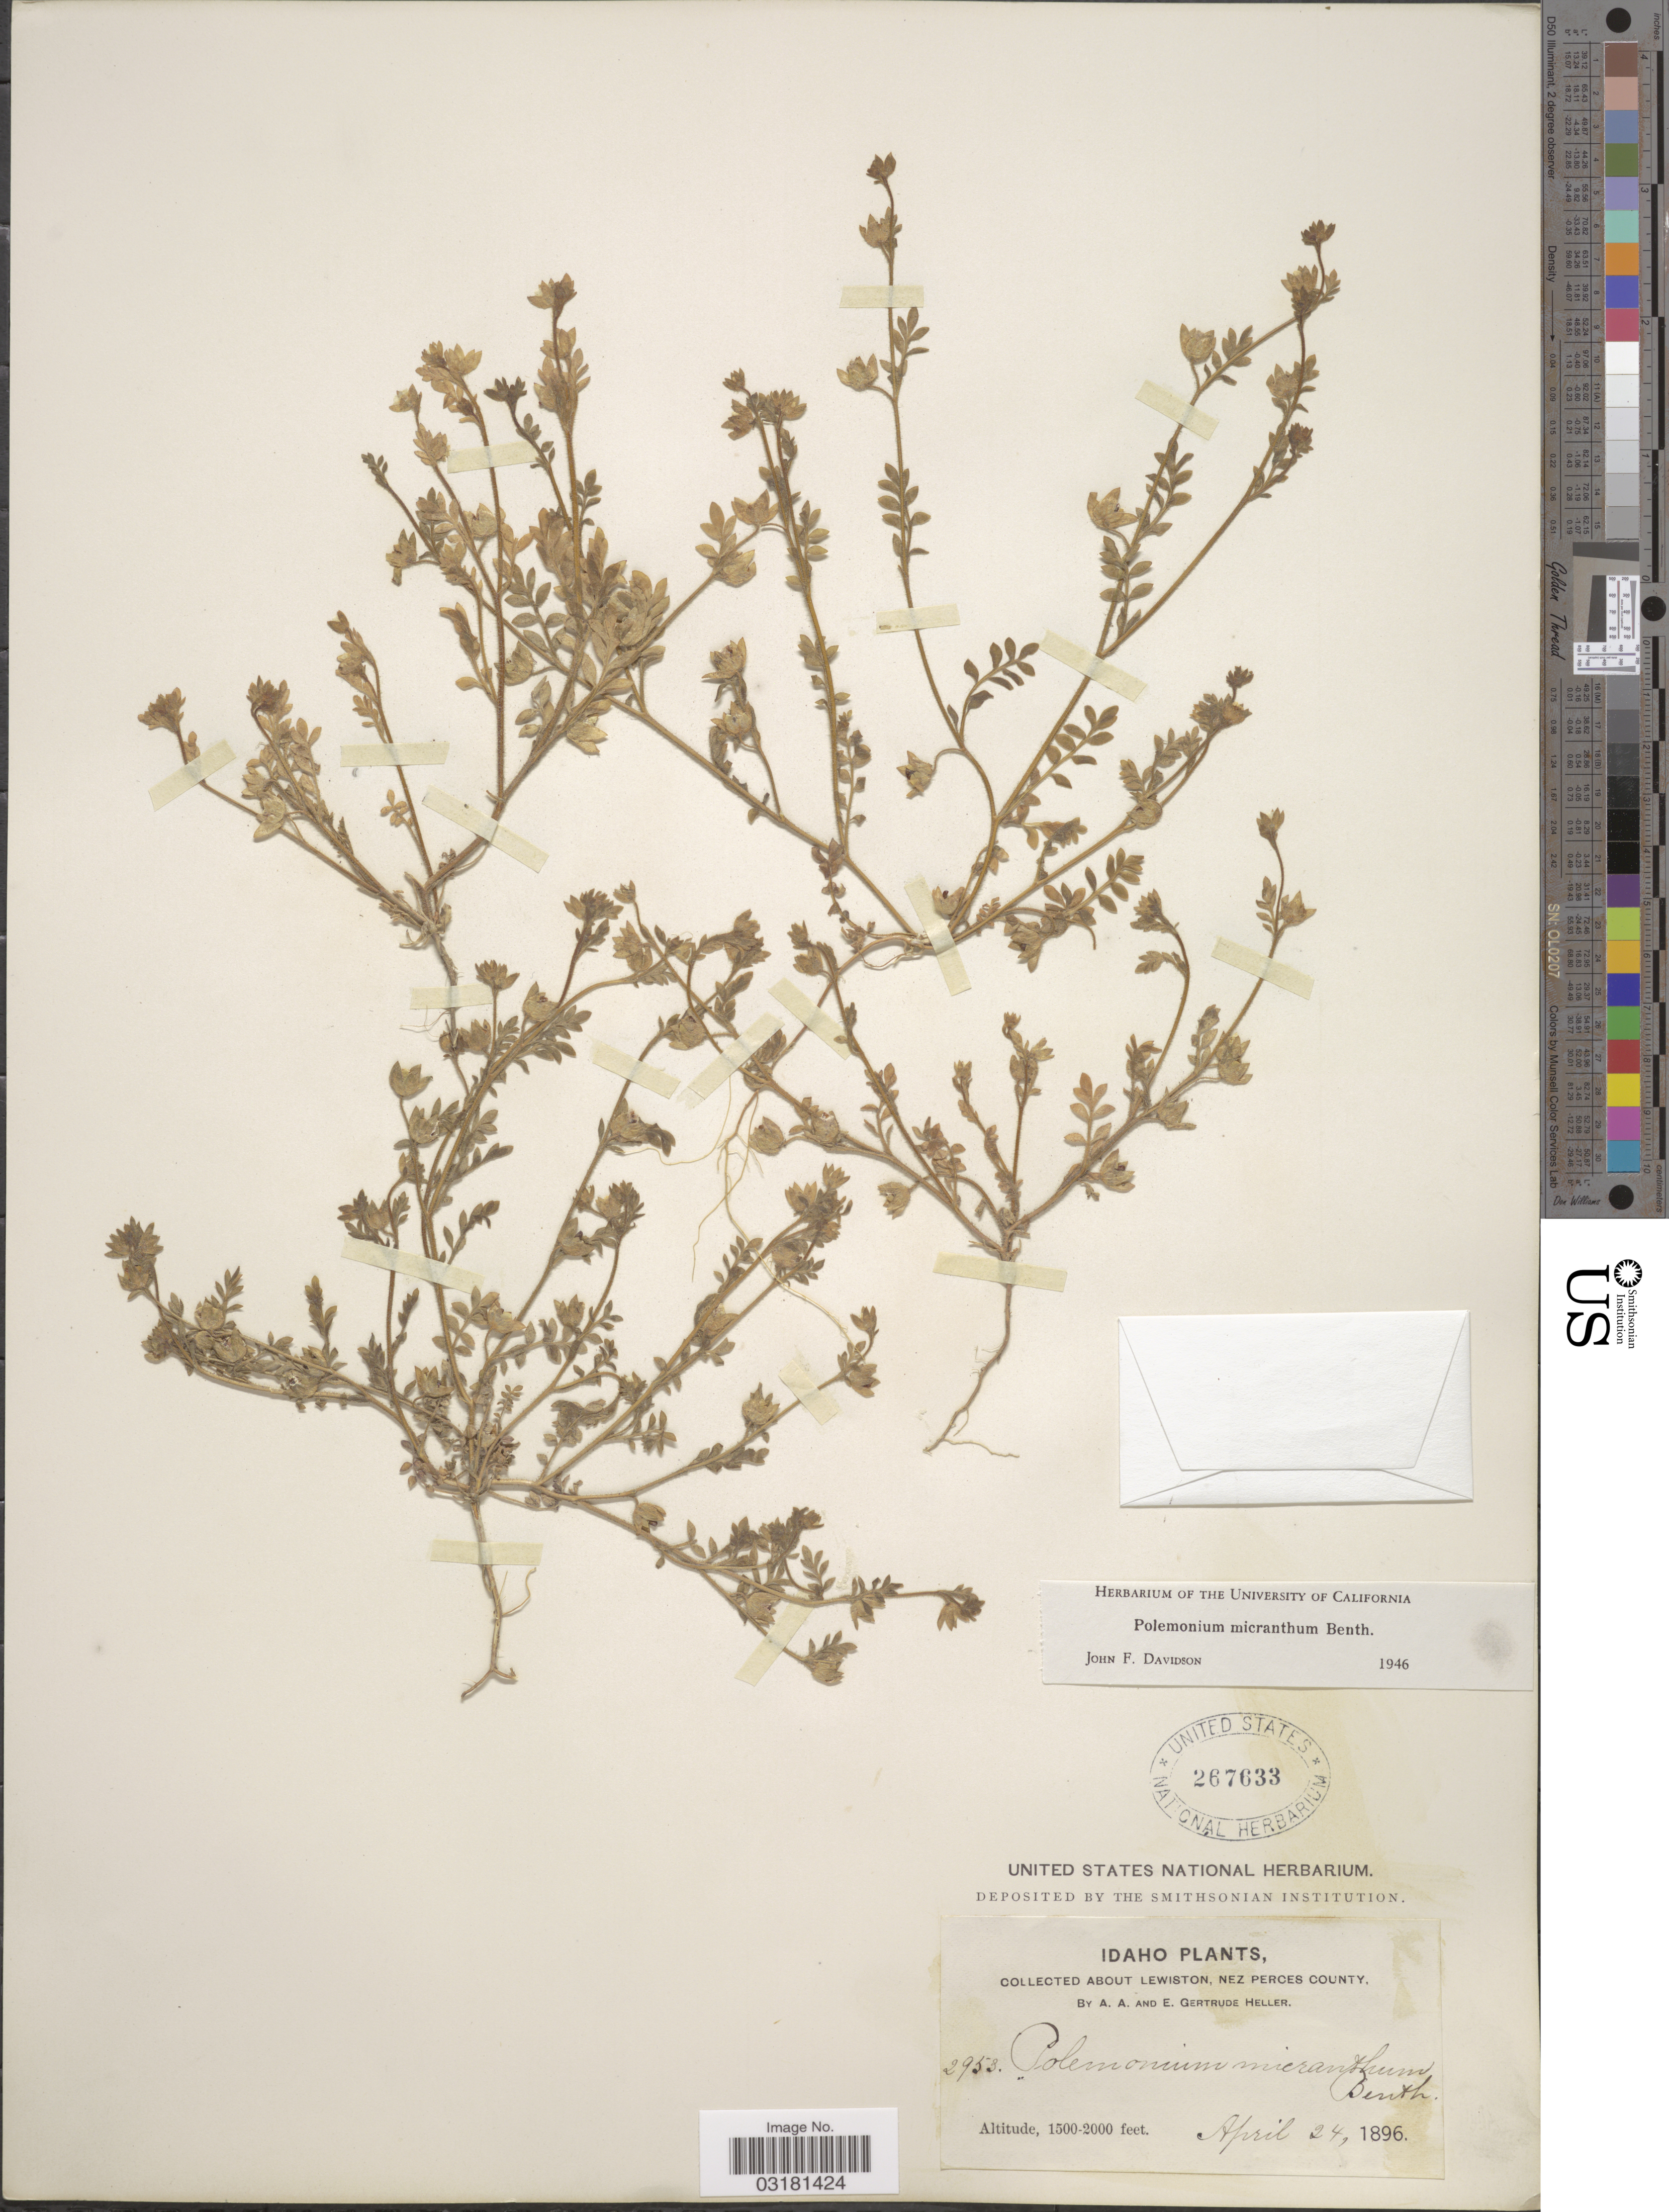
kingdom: Plantae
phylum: Tracheophyta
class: Magnoliopsida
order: Ericales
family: Polemoniaceae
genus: Polemonium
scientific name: Polemonium micranthum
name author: Benth.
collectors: A. A. Heller & E. G. Heller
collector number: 2953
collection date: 1896-04-24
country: United States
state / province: Idaho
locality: About Lewiston, Nez Perces County.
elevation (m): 457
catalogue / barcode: US 267633